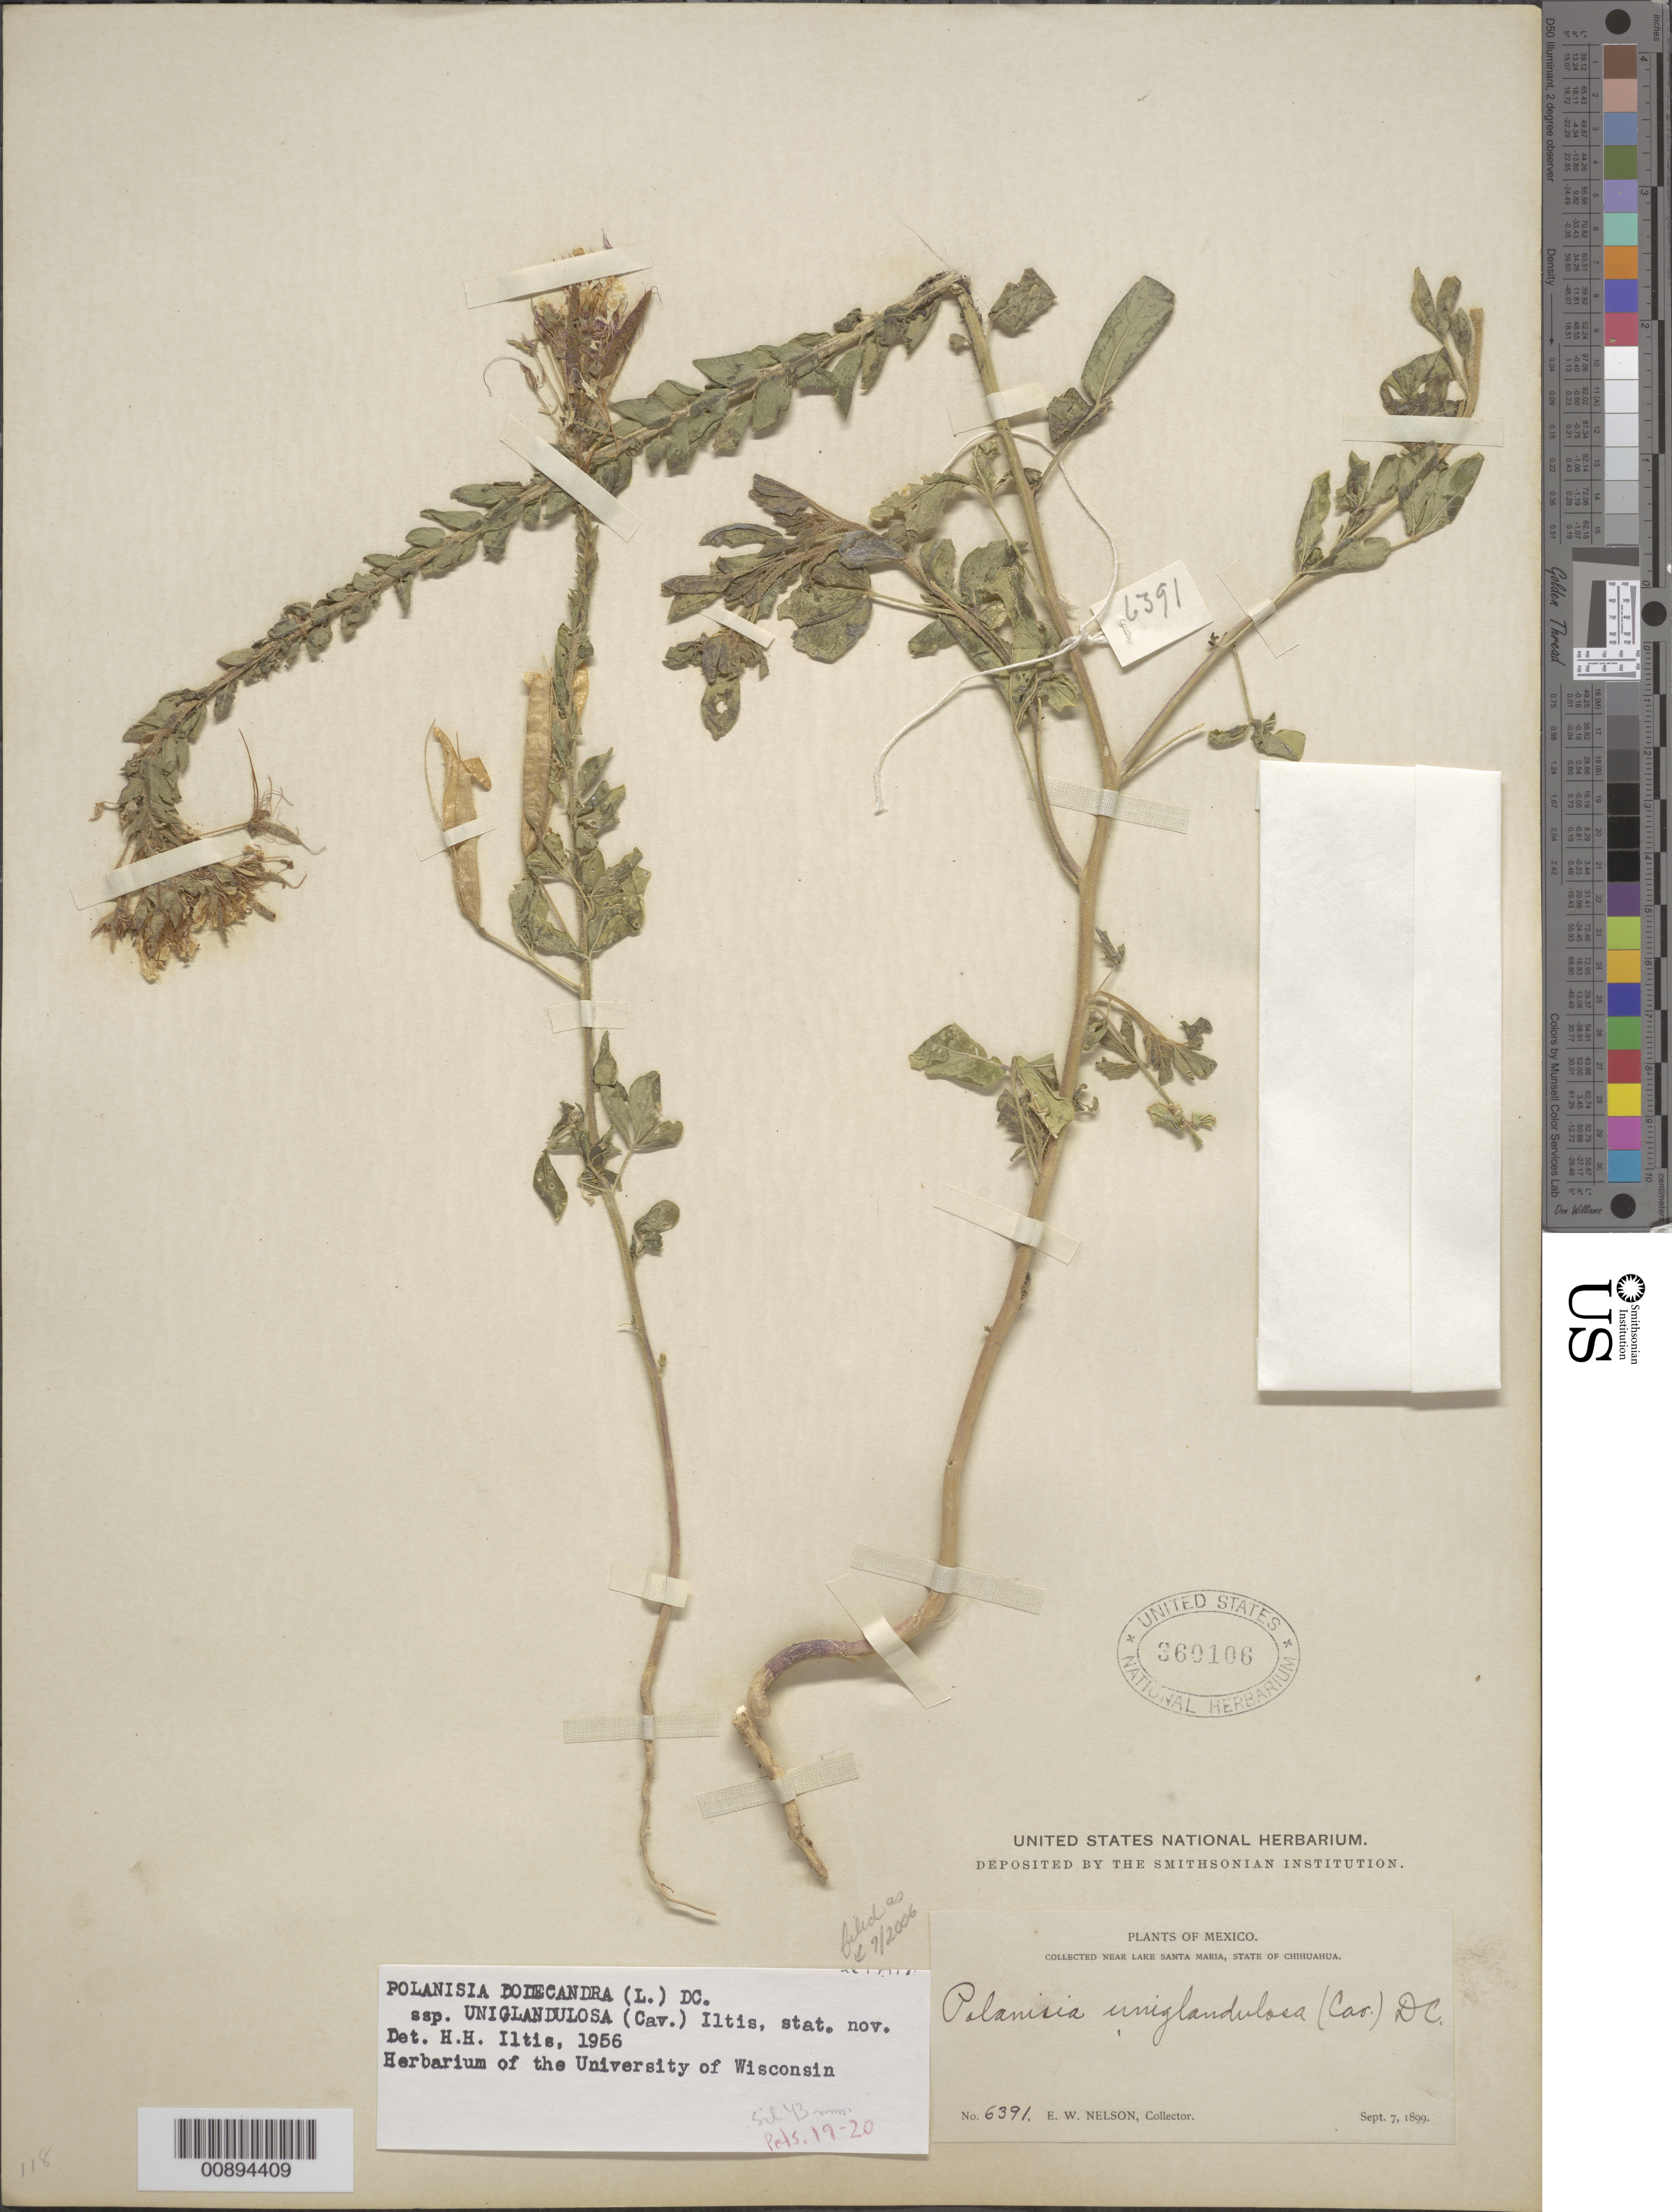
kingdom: Plantae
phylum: Tracheophyta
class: Magnoliopsida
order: Brassicales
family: Cleomaceae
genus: Polanisia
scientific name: Polanisia uniglandulosa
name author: (Cav.) DC.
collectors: E. W. Nelson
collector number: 6391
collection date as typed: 07 Sep 1899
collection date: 1899-09-07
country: Mexico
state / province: Chihuahua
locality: Near Lake Santa Maria, Chihuahua.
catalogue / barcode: US 360106